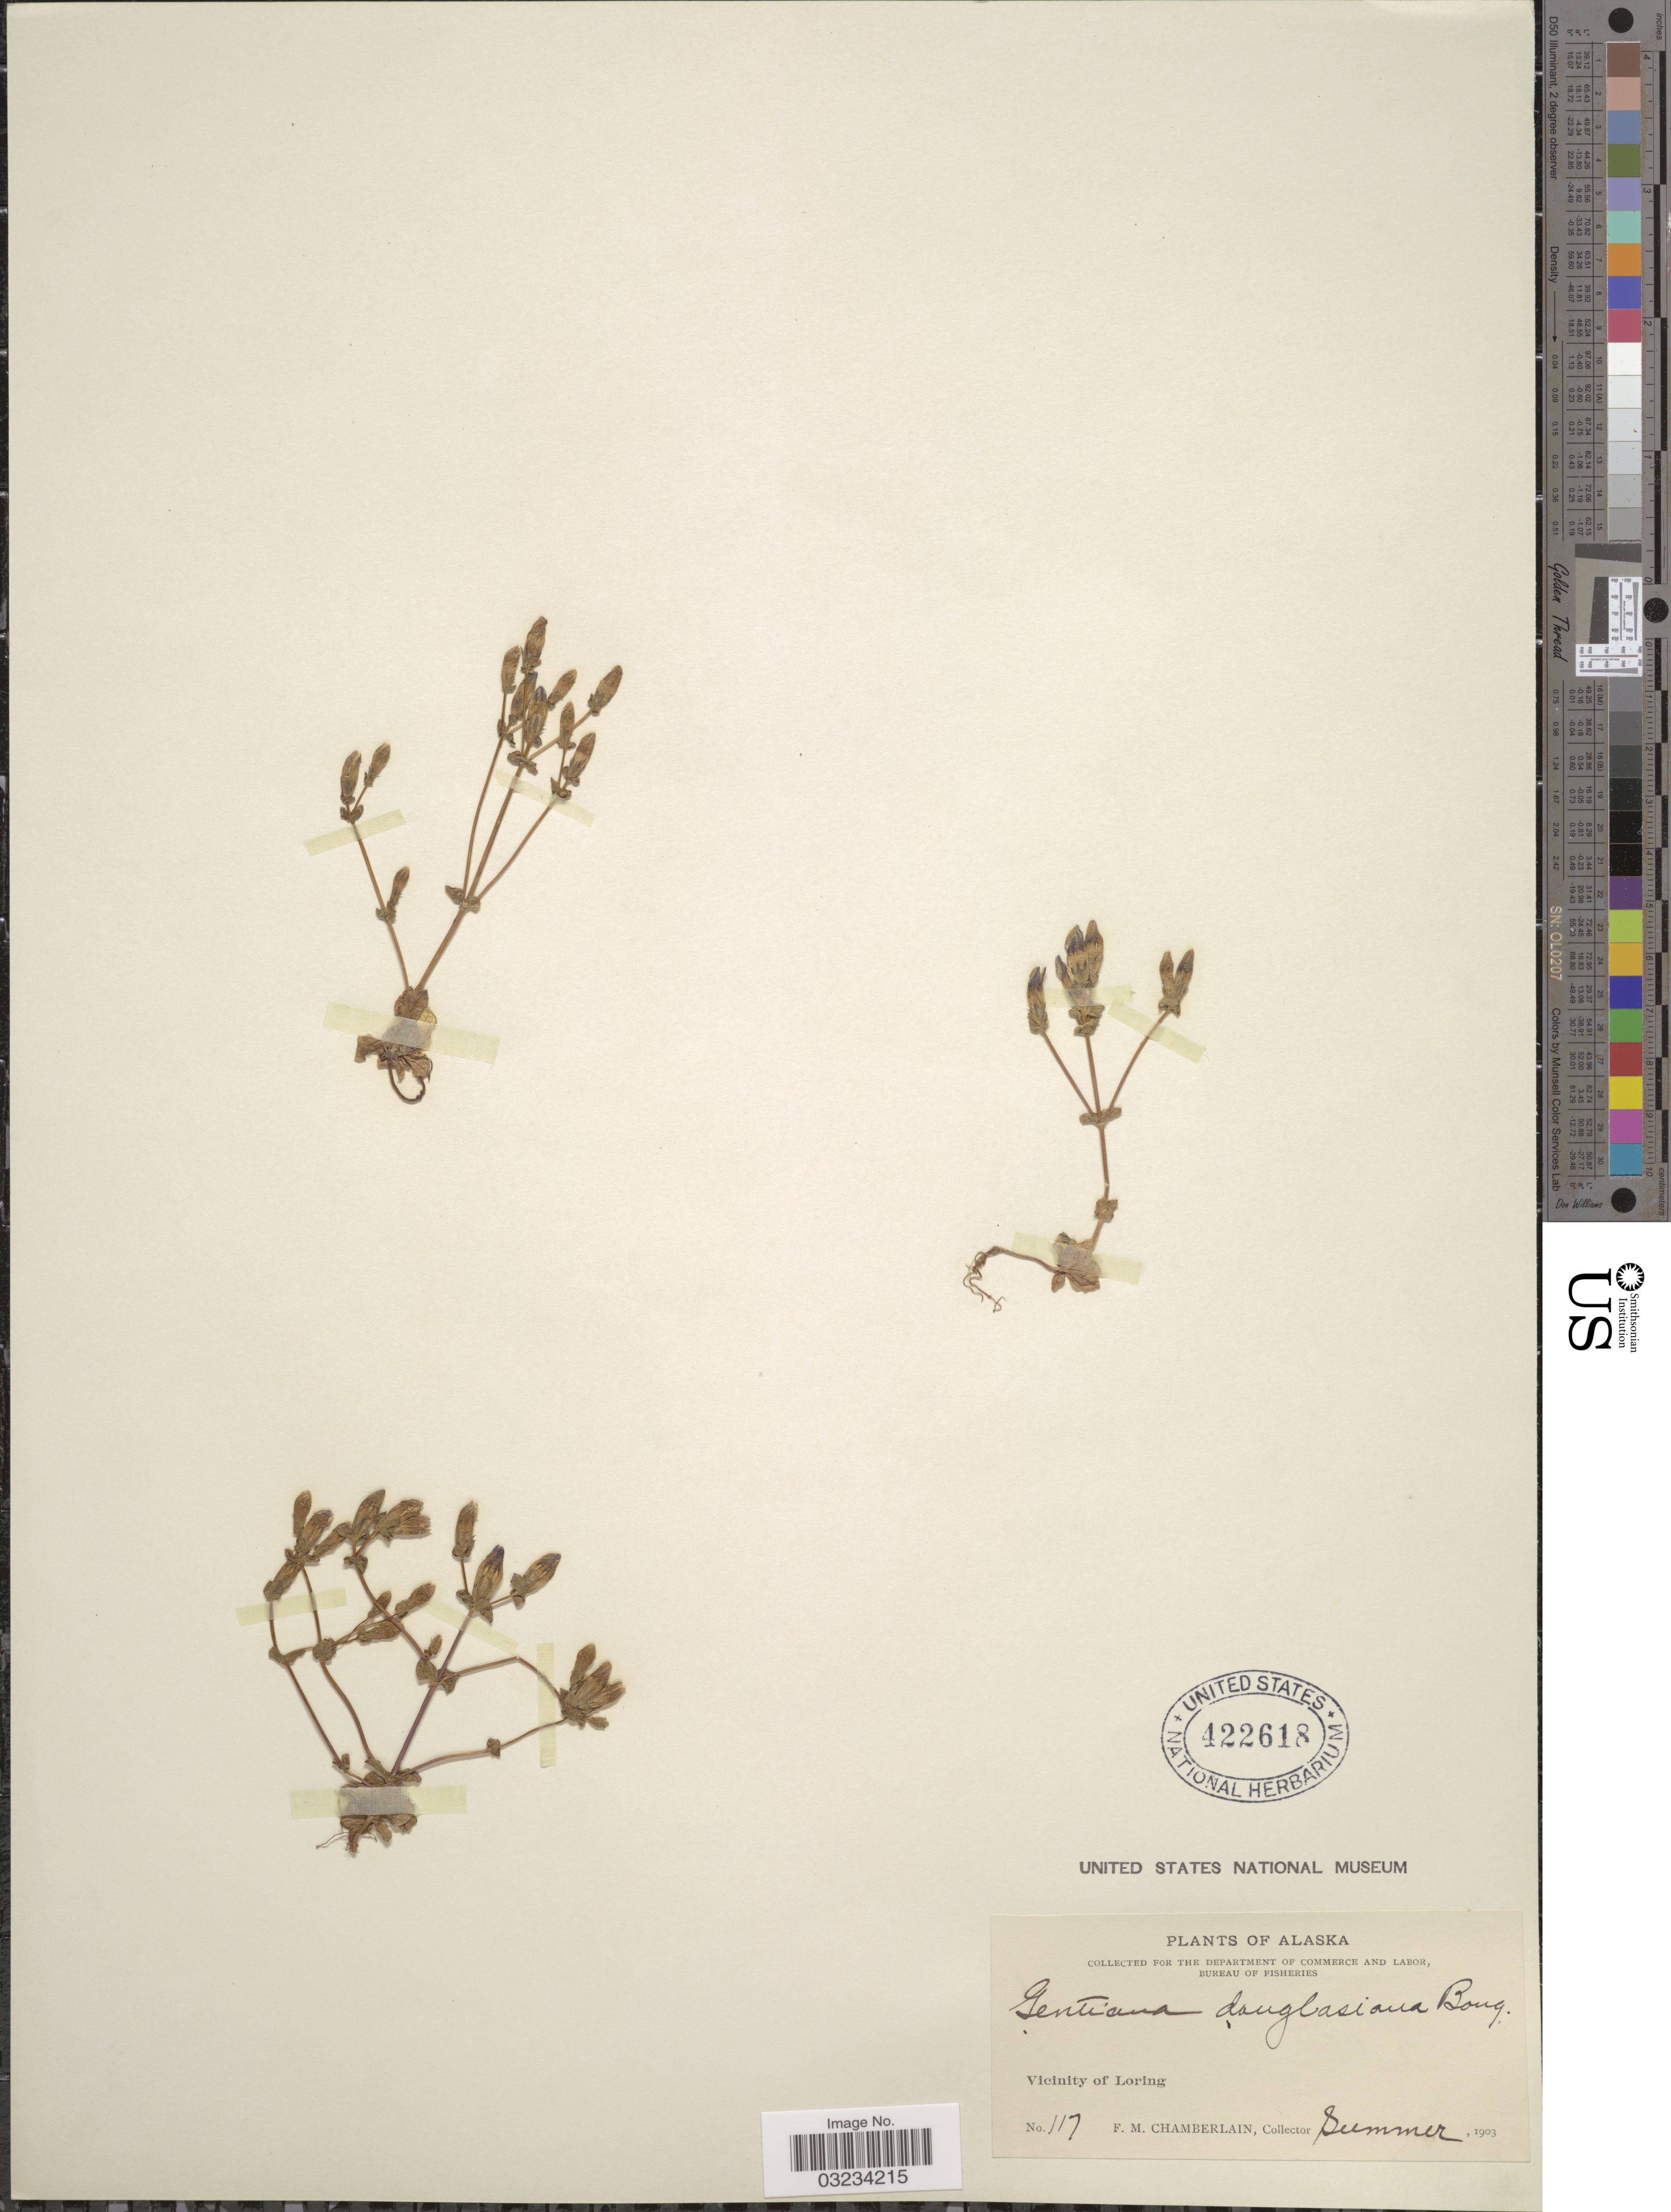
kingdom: Plantae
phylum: Tracheophyta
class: Magnoliopsida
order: Gentianales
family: Gentianaceae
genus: Gentiana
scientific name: Gentiana douglasiana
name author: Bong.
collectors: F. Chamberlain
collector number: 117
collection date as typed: Summer 1903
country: United States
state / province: Alaska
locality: Vicinity of Loring.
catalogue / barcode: US 422618